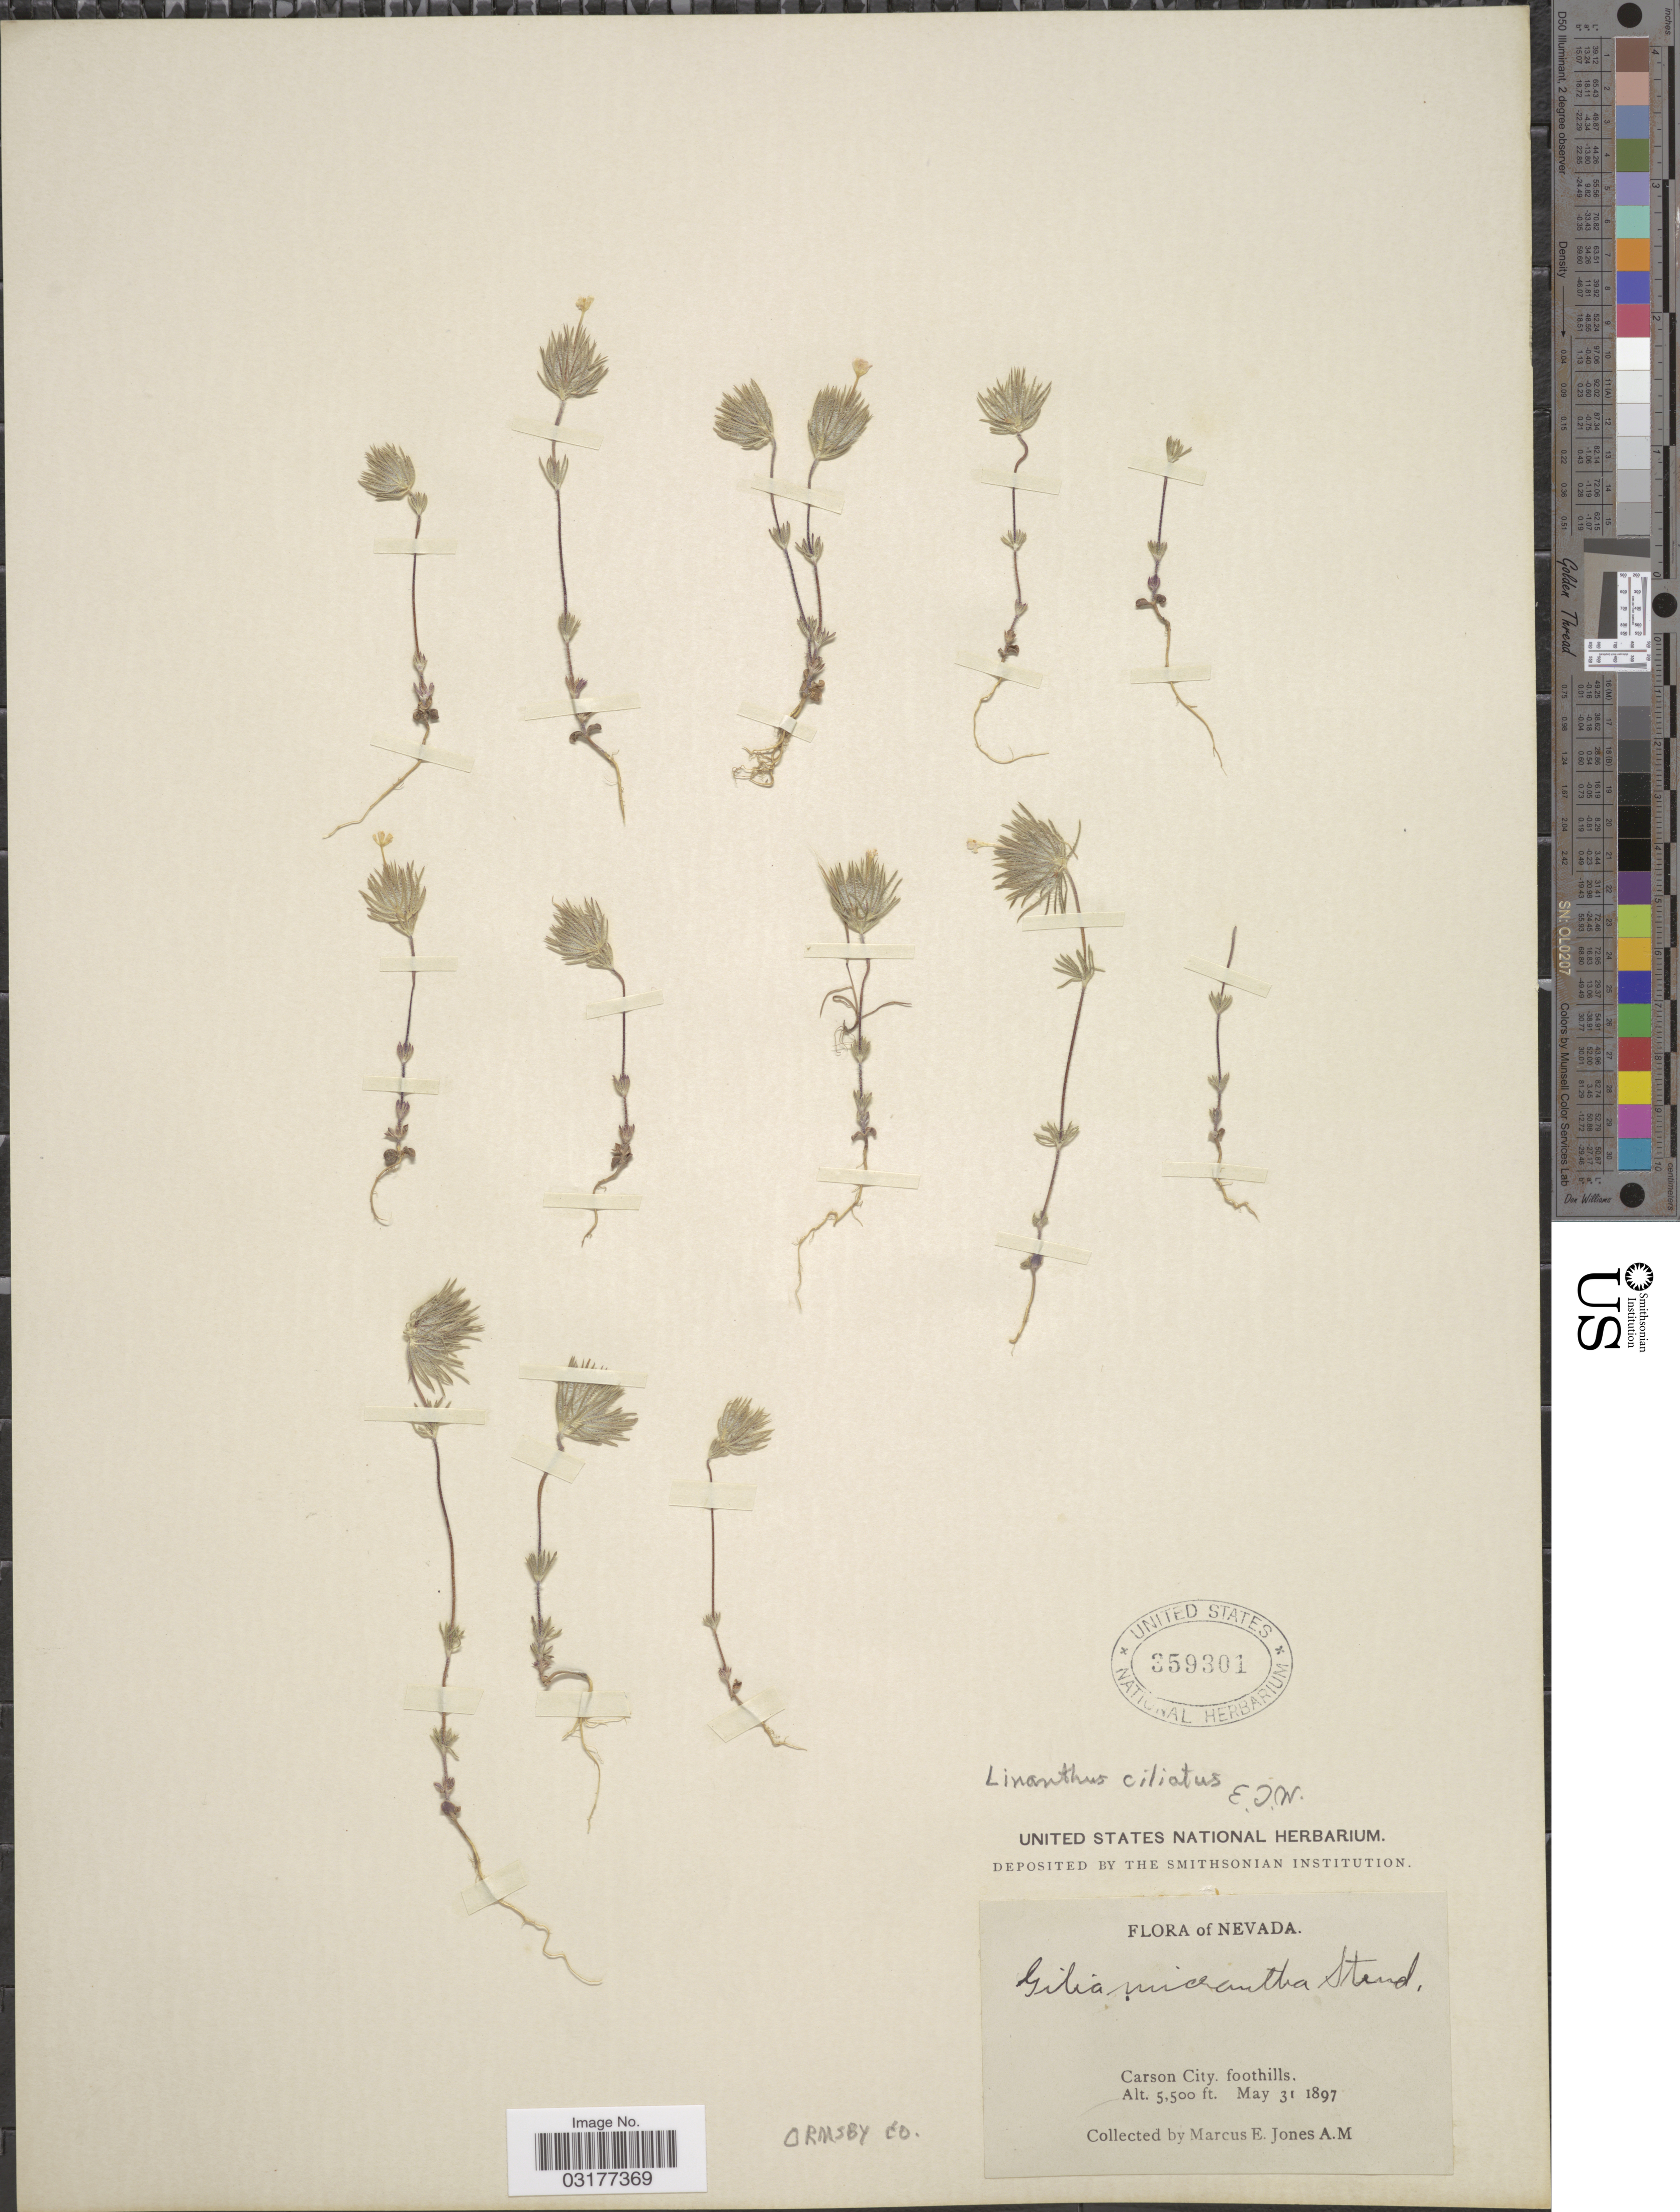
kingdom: Plantae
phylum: Tracheophyta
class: Magnoliopsida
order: Ericales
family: Polemoniaceae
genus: Leptosiphon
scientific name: Leptosiphon ciliatus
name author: (Benth.) Jeps.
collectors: M. E. Jones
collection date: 1897-05-31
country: United States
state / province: Nevada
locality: Carson City, foothills. Ormsby Co.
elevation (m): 1676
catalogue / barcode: US 359301